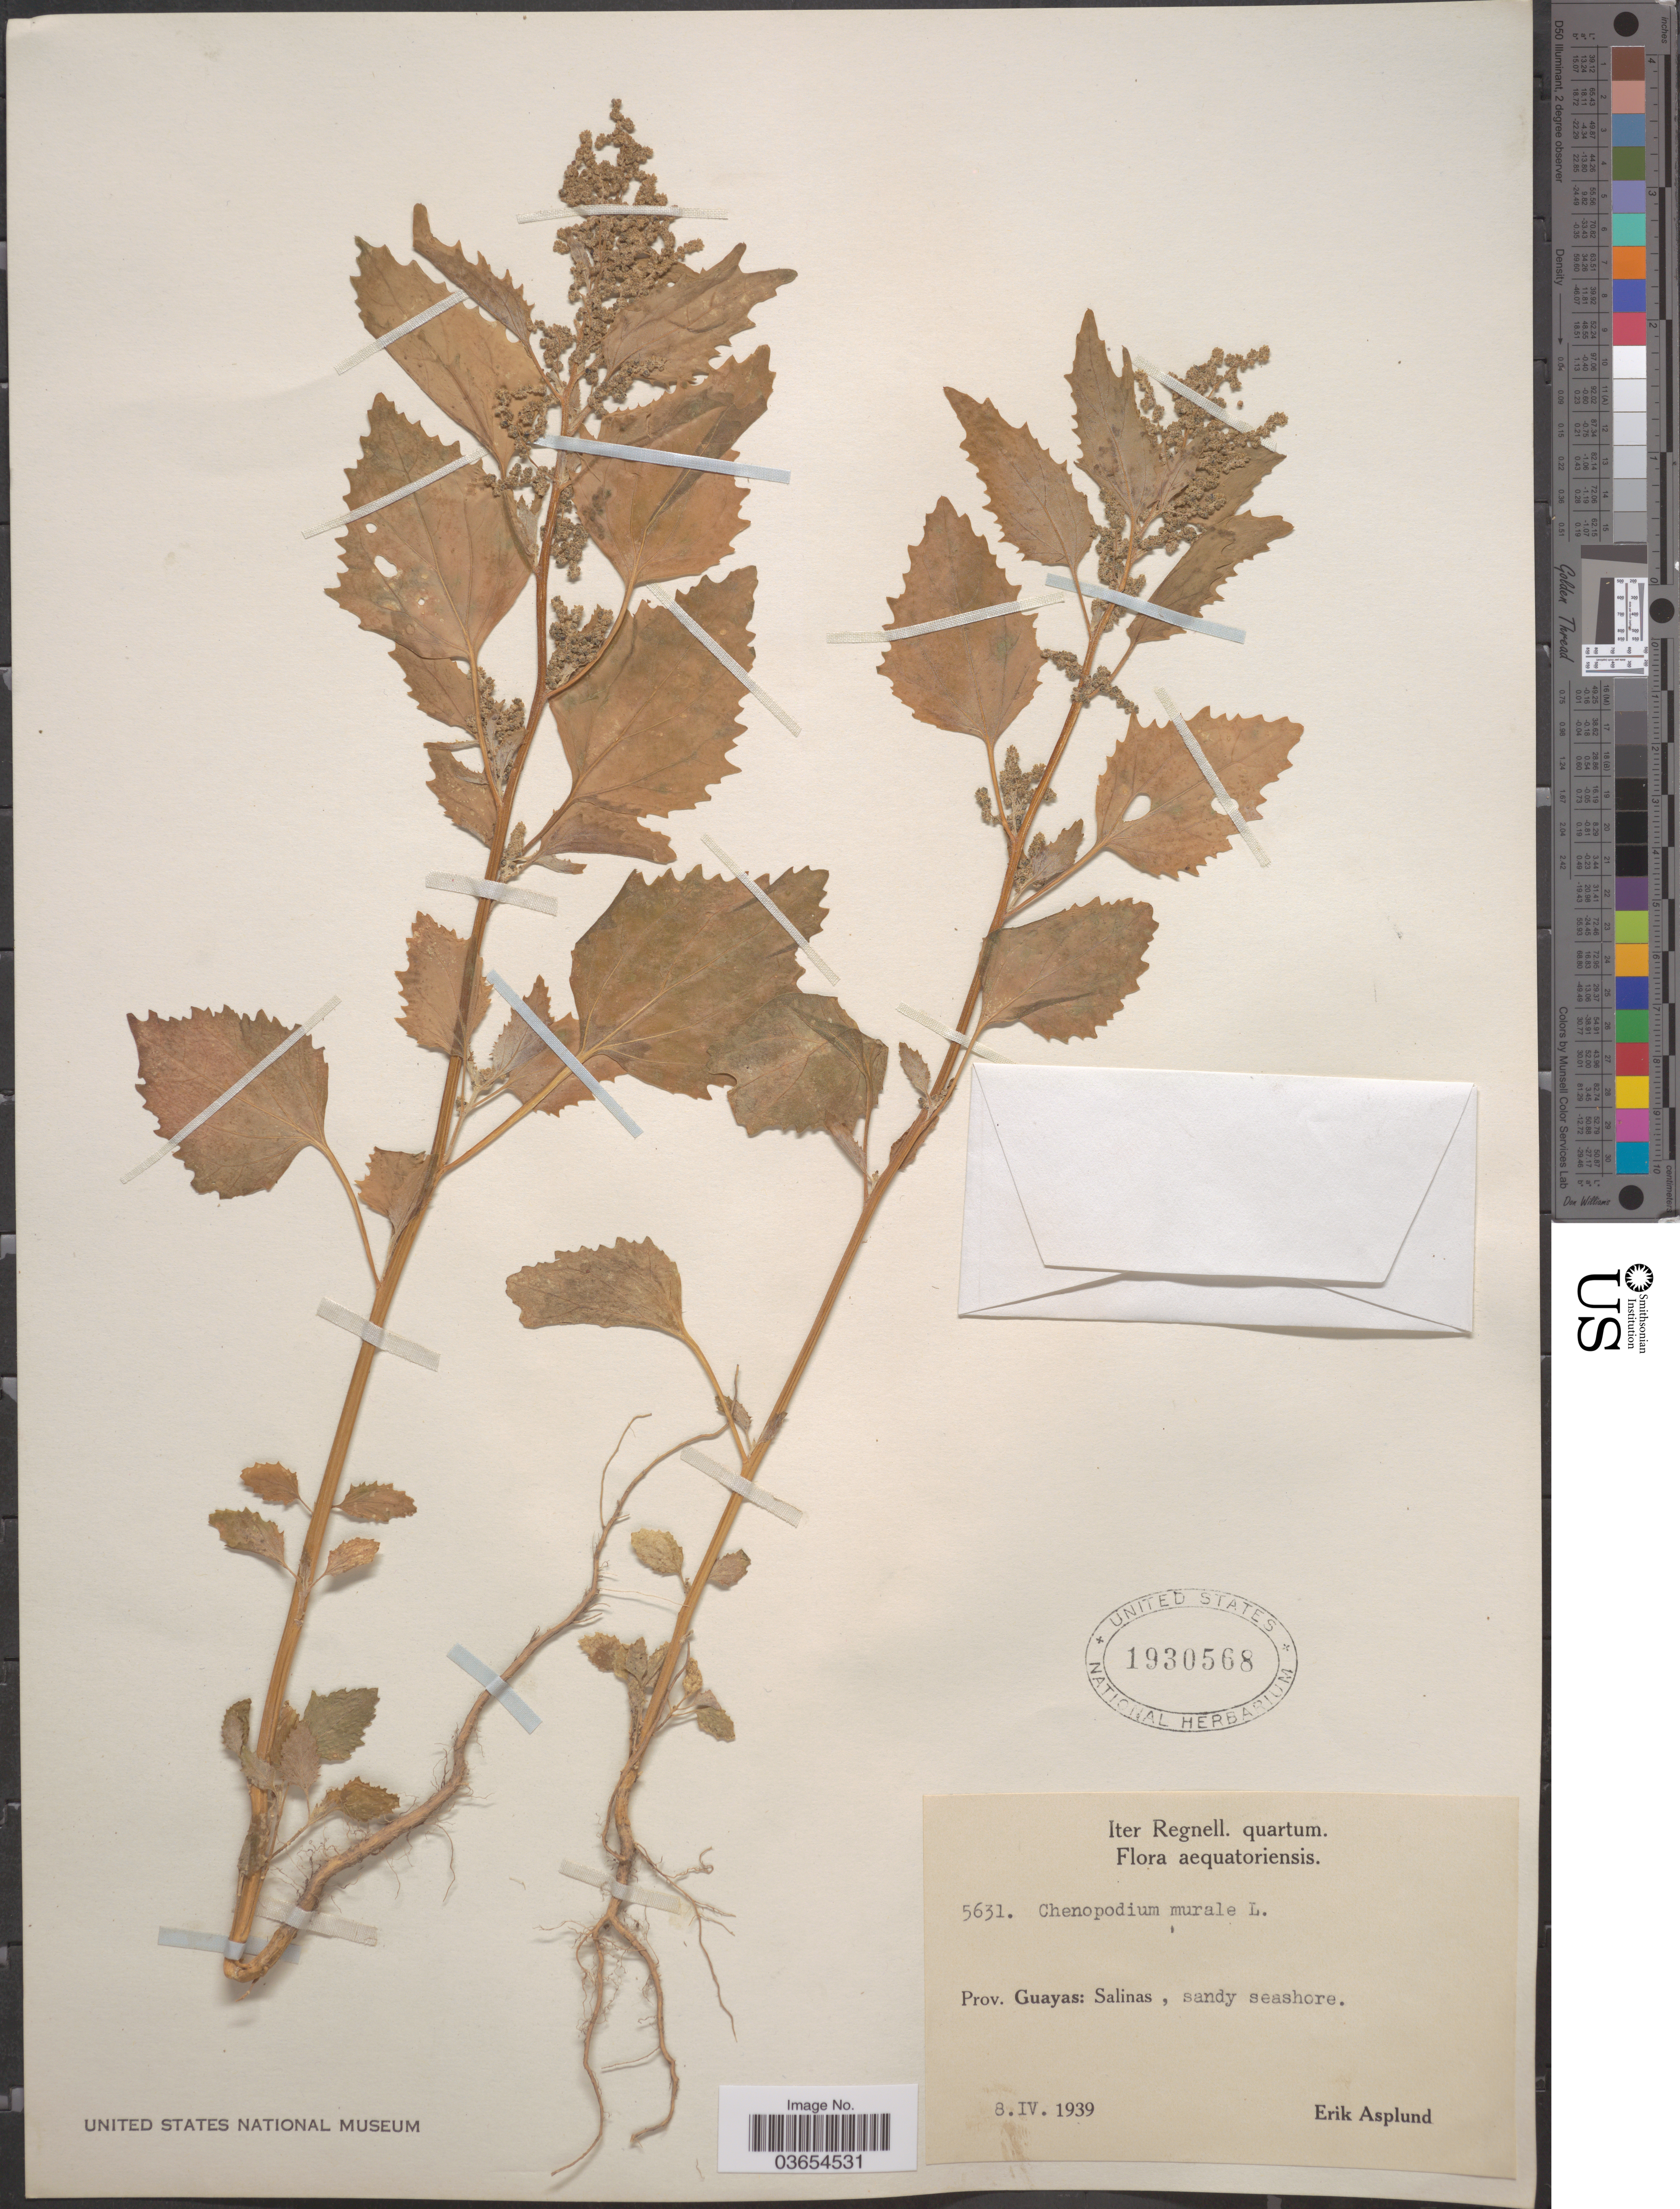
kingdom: Plantae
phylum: Tracheophyta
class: Magnoliopsida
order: Caryophyllales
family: Amaranthaceae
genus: Chenopodium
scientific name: Chenopodium murale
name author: L.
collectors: E. Asplund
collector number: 5631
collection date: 1939-04-08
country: Ecuador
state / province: Guayas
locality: Salinas.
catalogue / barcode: US 1930568